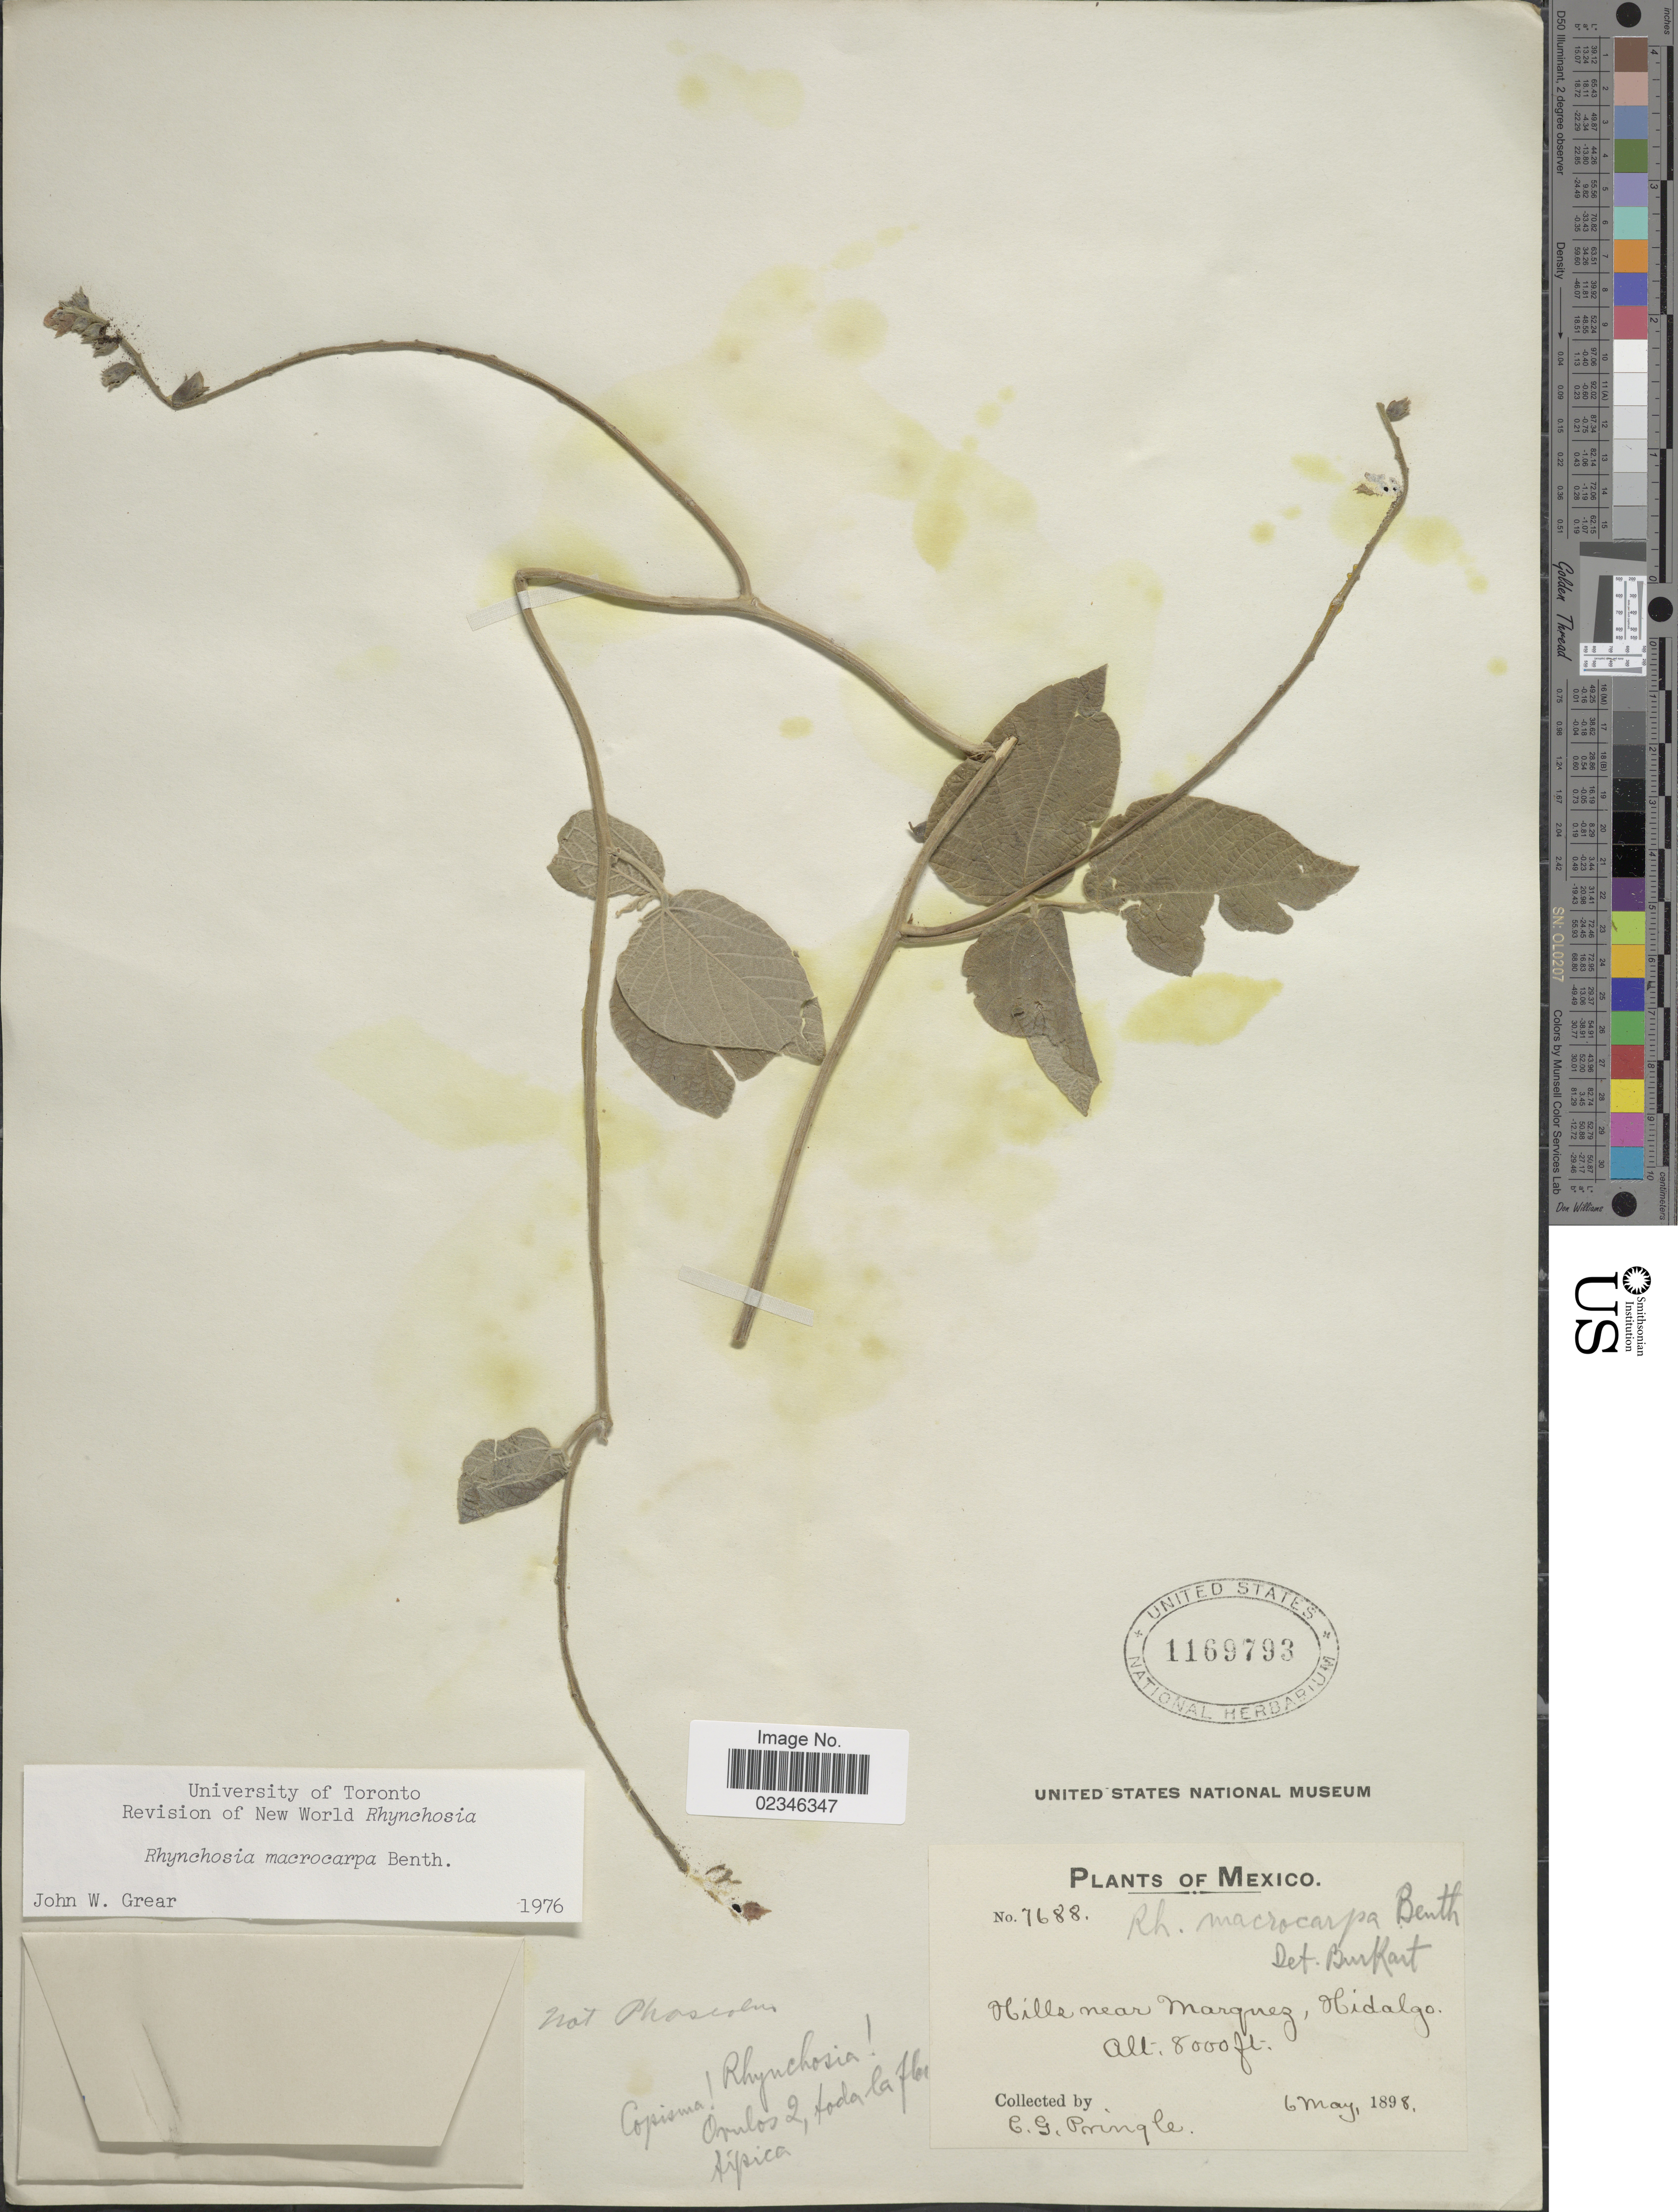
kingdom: Plantae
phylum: Tracheophyta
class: Magnoliopsida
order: Fabales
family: Fabaceae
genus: Rhynchosia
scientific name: Rhynchosia macrocarpa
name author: Benth.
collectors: C. G. Pringle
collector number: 7688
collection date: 1898-05-06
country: Mexico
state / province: Hidalgo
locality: Hills near Marquez, Hidalgo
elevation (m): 2438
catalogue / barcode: US 1169793